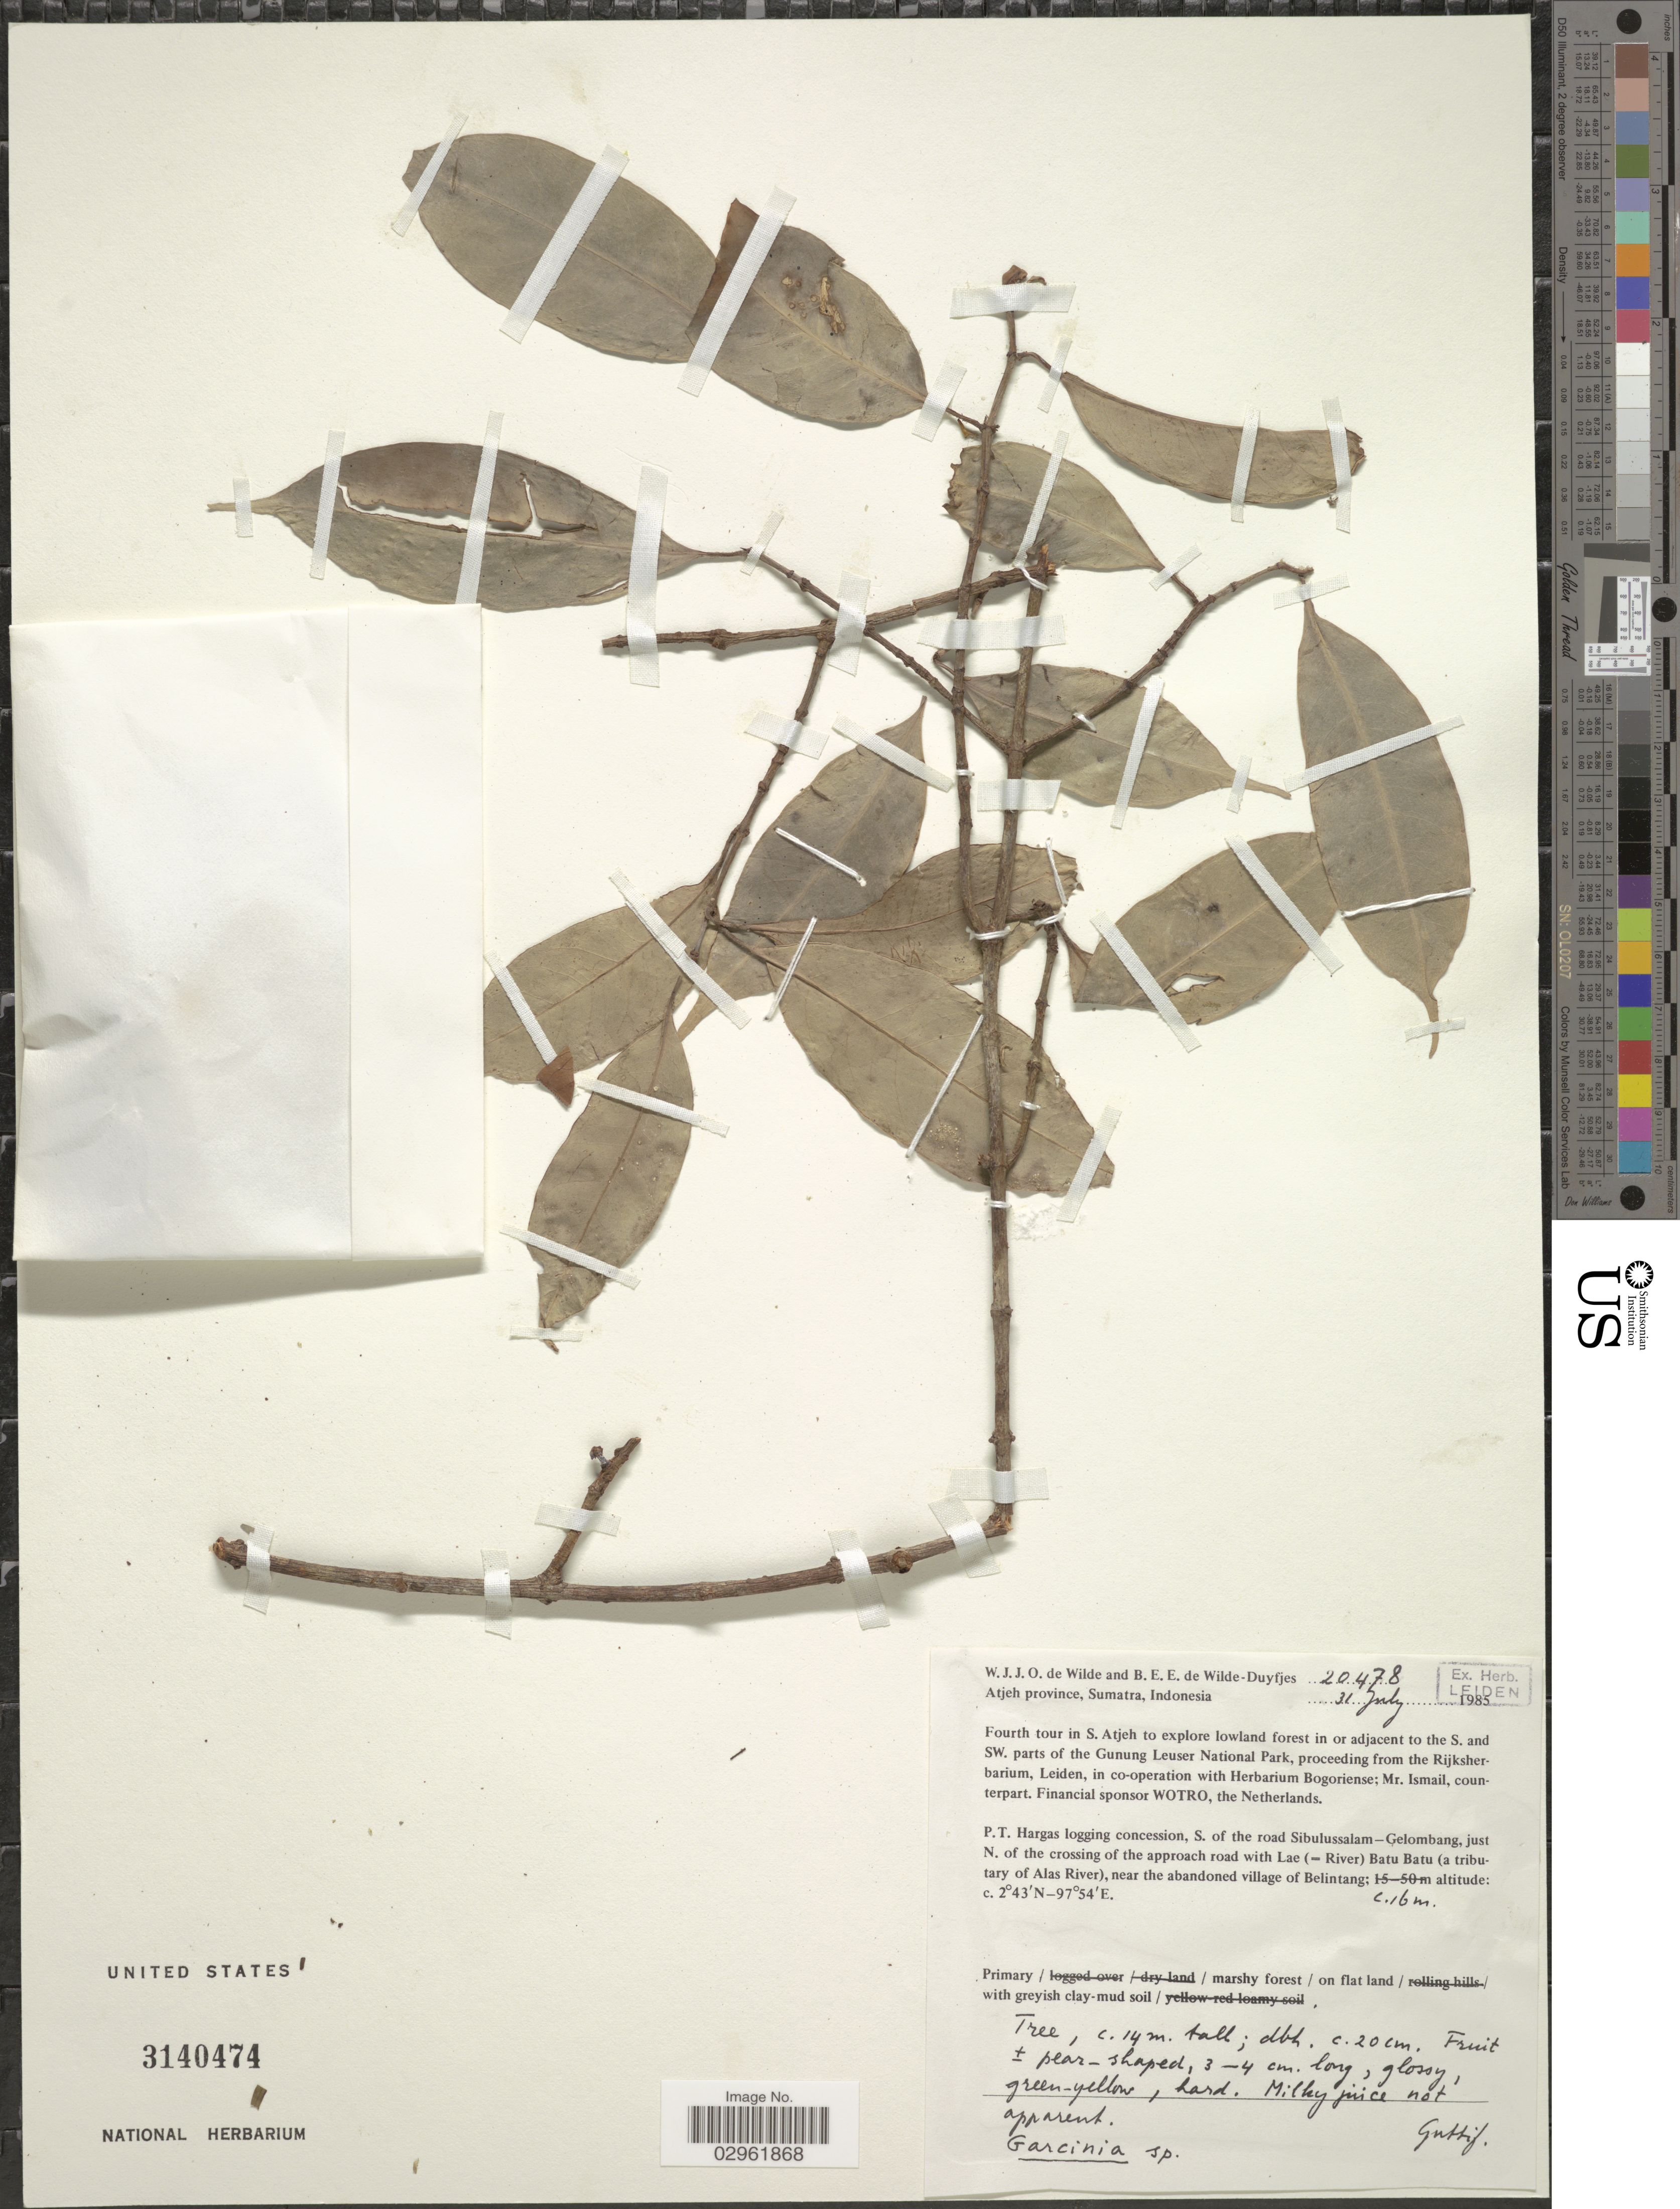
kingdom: Plantae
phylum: Tracheophyta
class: Magnoliopsida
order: Malpighiales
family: Clusiaceae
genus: Garcinia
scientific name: Garcinia sp.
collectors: W. J. de Wilde & B. E. de Wilde-Duyfjes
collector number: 20478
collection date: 1985-07-31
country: Indonesia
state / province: Sumatra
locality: Atjeh province, Sumatra, P.T. Hargas logging concession, S. of the road Sibulussalam - Gelombang, just N. of the crossing of the approach road with Lae (=River) Batu Batu (a tributary of Alas River), near the abandoned village of Belintang.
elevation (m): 16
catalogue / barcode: US 3140474